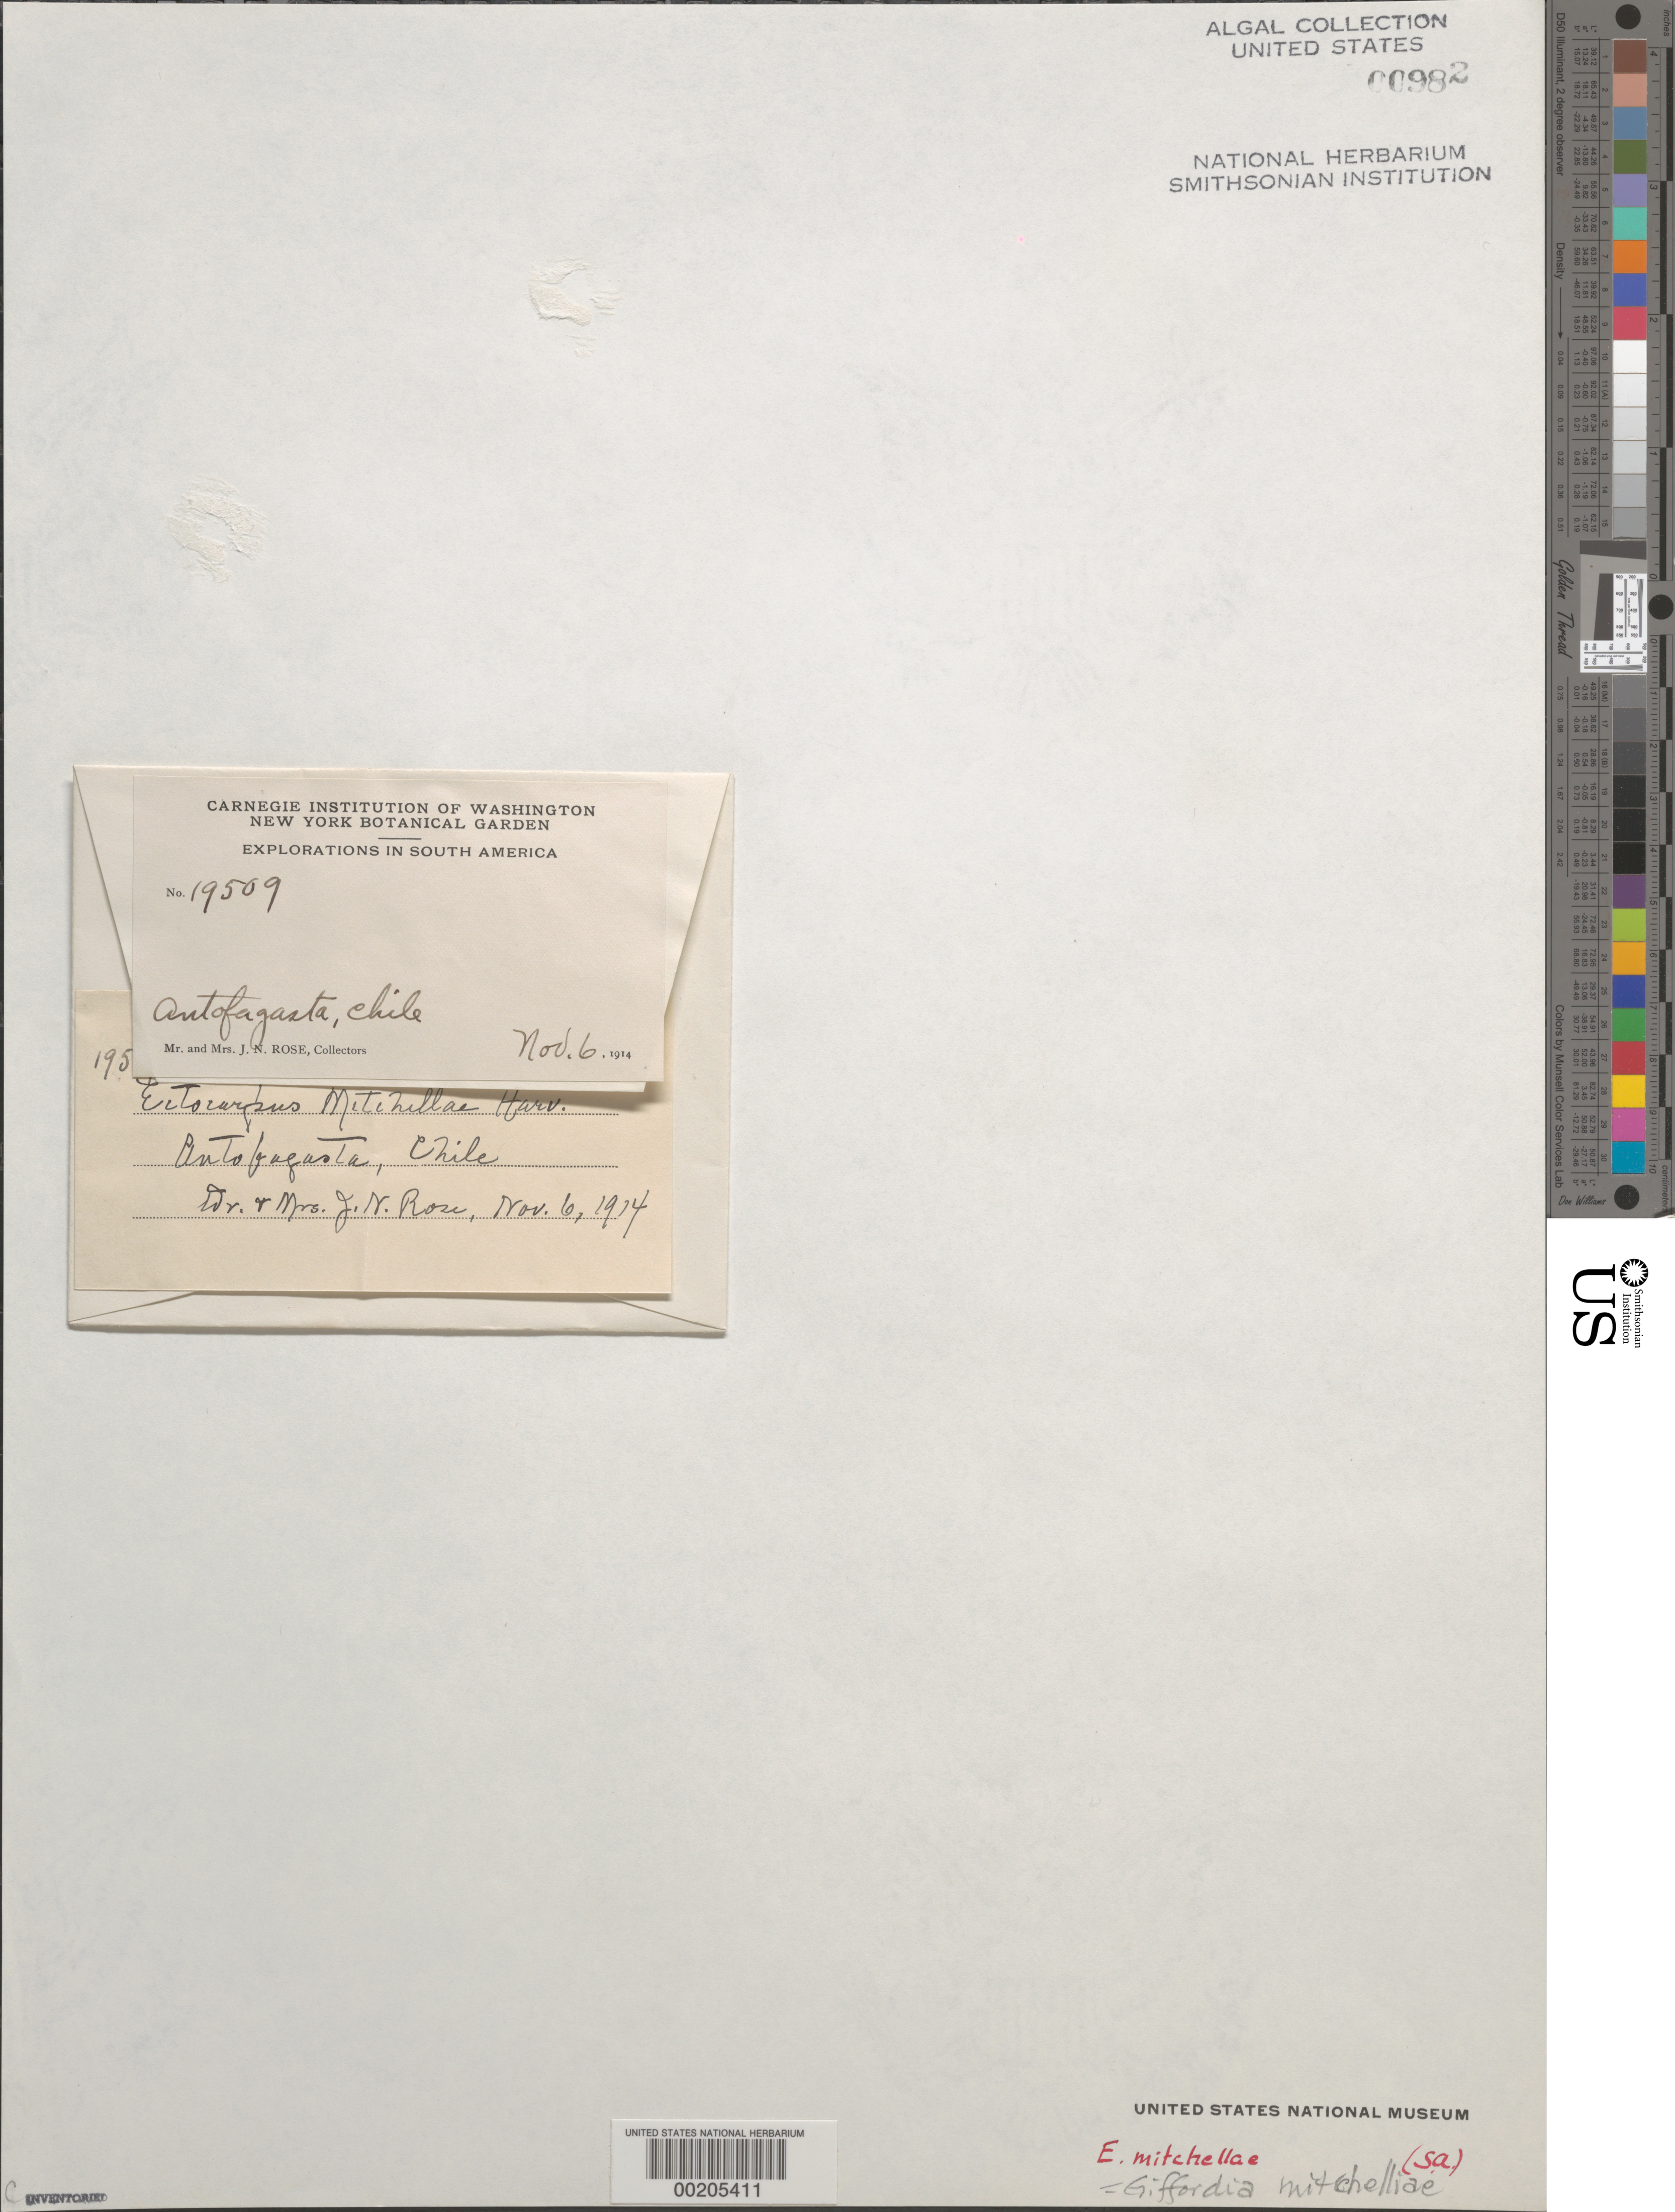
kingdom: Chromista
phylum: Ochrophyta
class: Phaeophyceae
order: Ectocarpales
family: Acinetosporaceae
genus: Feldmannia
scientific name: Feldmannia mitchelliae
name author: (Harv.) H.-S. Kim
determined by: Algae name updating Project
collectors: J. N. Rose & J. N. Rose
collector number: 19509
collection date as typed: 06 Nov 1914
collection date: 1914-11-06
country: Chile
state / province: Antofagasta (II)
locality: Antofagasta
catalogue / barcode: US 982